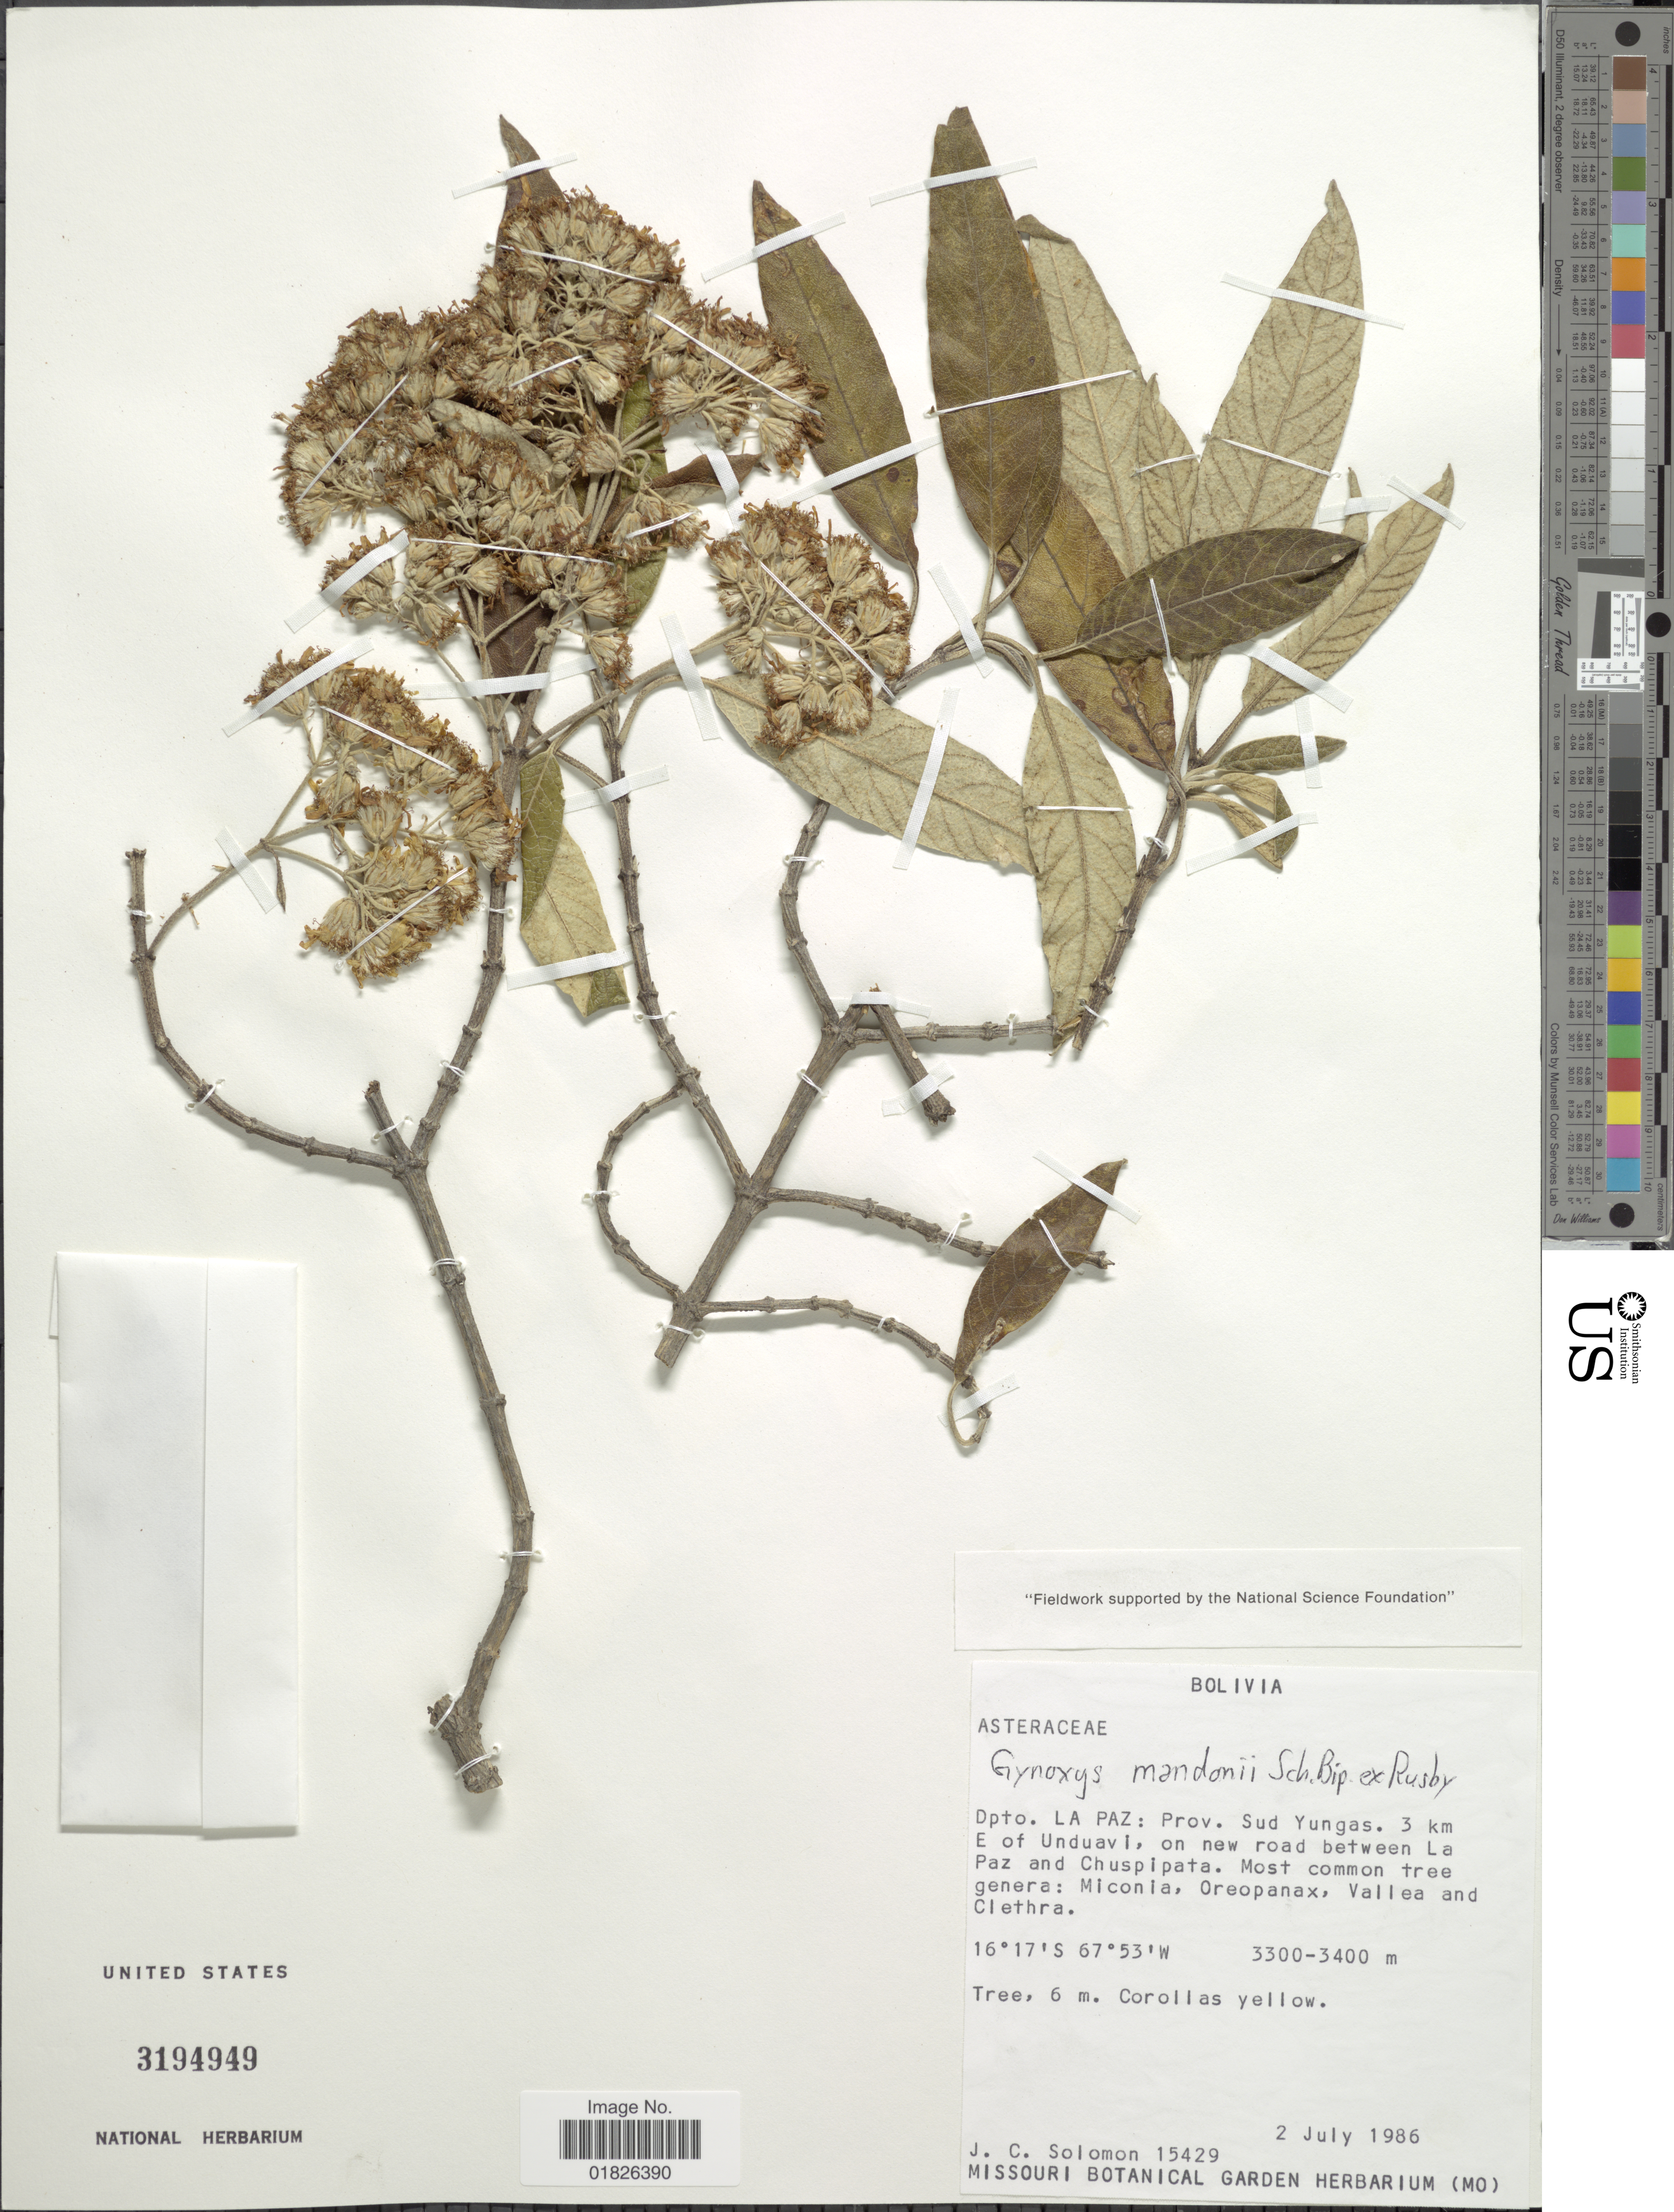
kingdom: Plantae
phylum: Tracheophyta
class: Magnoliopsida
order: Asterales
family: Asteraceae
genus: Gynoxys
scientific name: Gynoxys mandonii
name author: Sch. Bip. ex Rusby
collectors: J. C. Solomon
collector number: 15429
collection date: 1986-07-02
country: Bolivia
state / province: La Paz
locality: Prov. Sud Yungas, 3 km E of Unduavi, on new road between La Paz and Chusipata.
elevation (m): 3300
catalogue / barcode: US 3194949